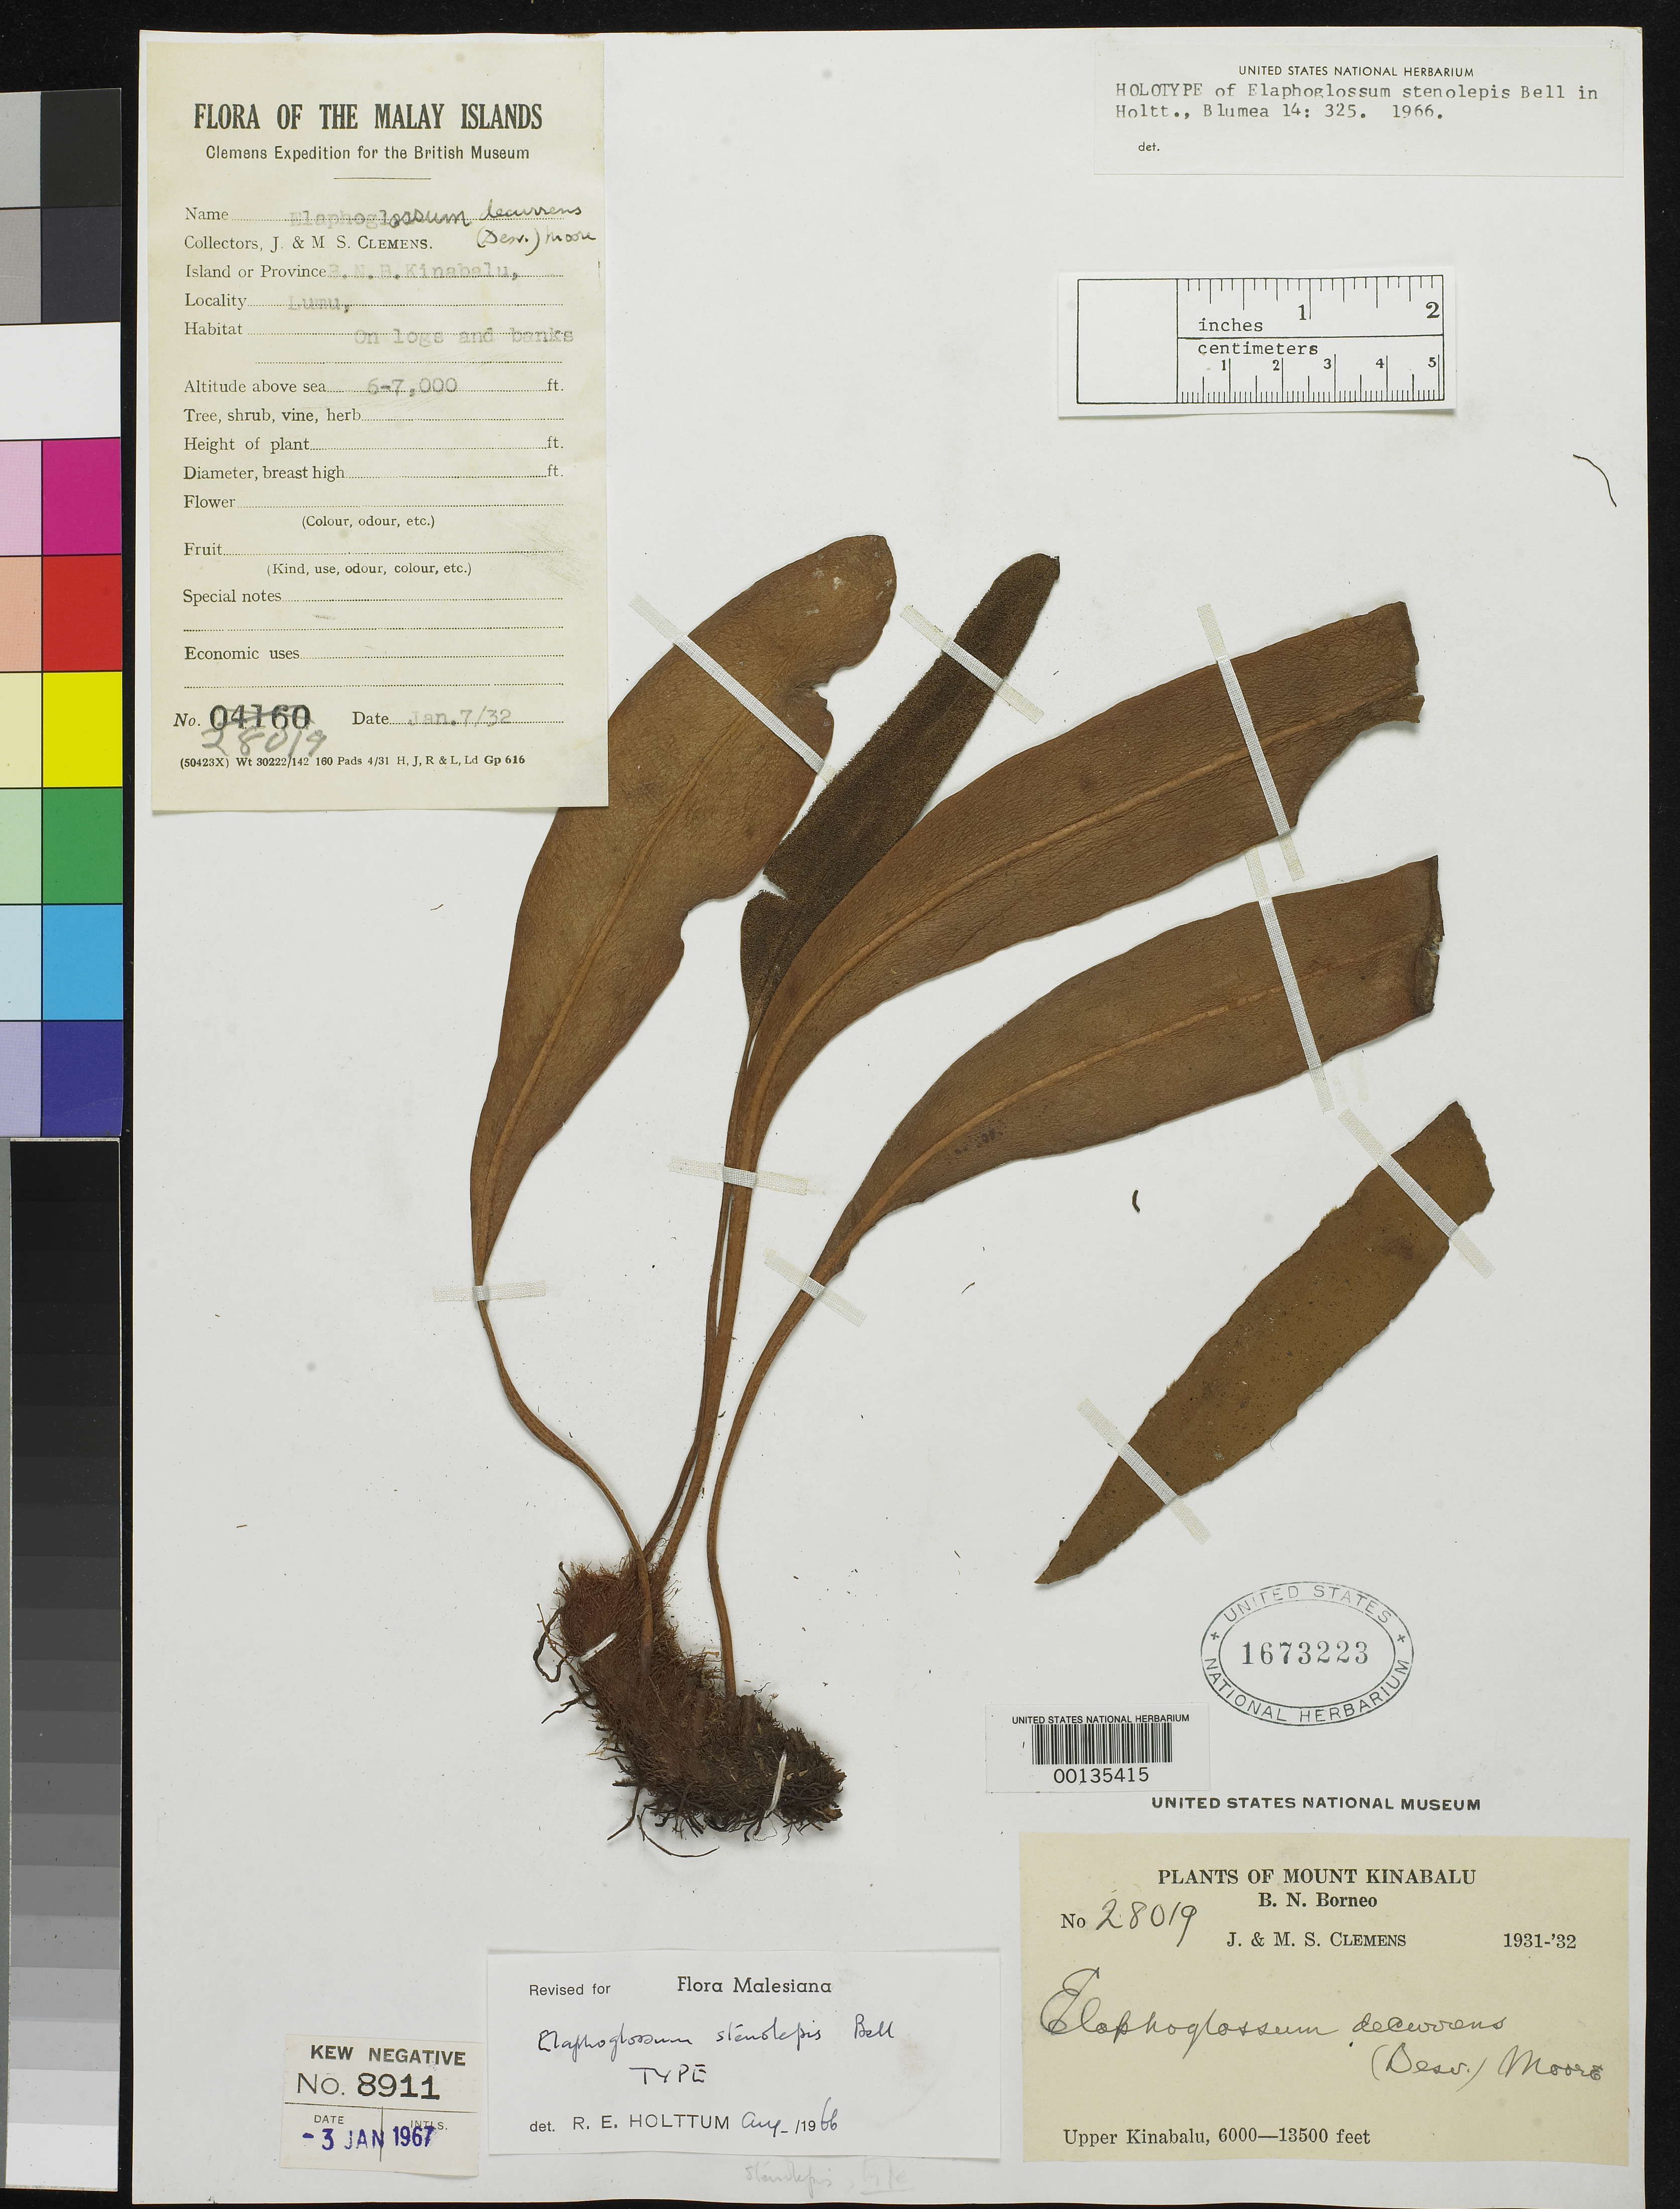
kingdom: Plantae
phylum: Tracheophyta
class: Polypodiopsida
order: Polypodiales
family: Dryopteridaceae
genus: Elaphoglossum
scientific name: Elaphoglossum stenolepis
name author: P.R. Bell in Holttum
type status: Holotype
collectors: M. S. Clemens & J. Clemens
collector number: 28019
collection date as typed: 07 Jan 1932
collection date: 1932-01-07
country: Malaysia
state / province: Sabah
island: Borneo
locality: Upper Kinabalu, Lumu.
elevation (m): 1829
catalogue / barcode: US 1673223